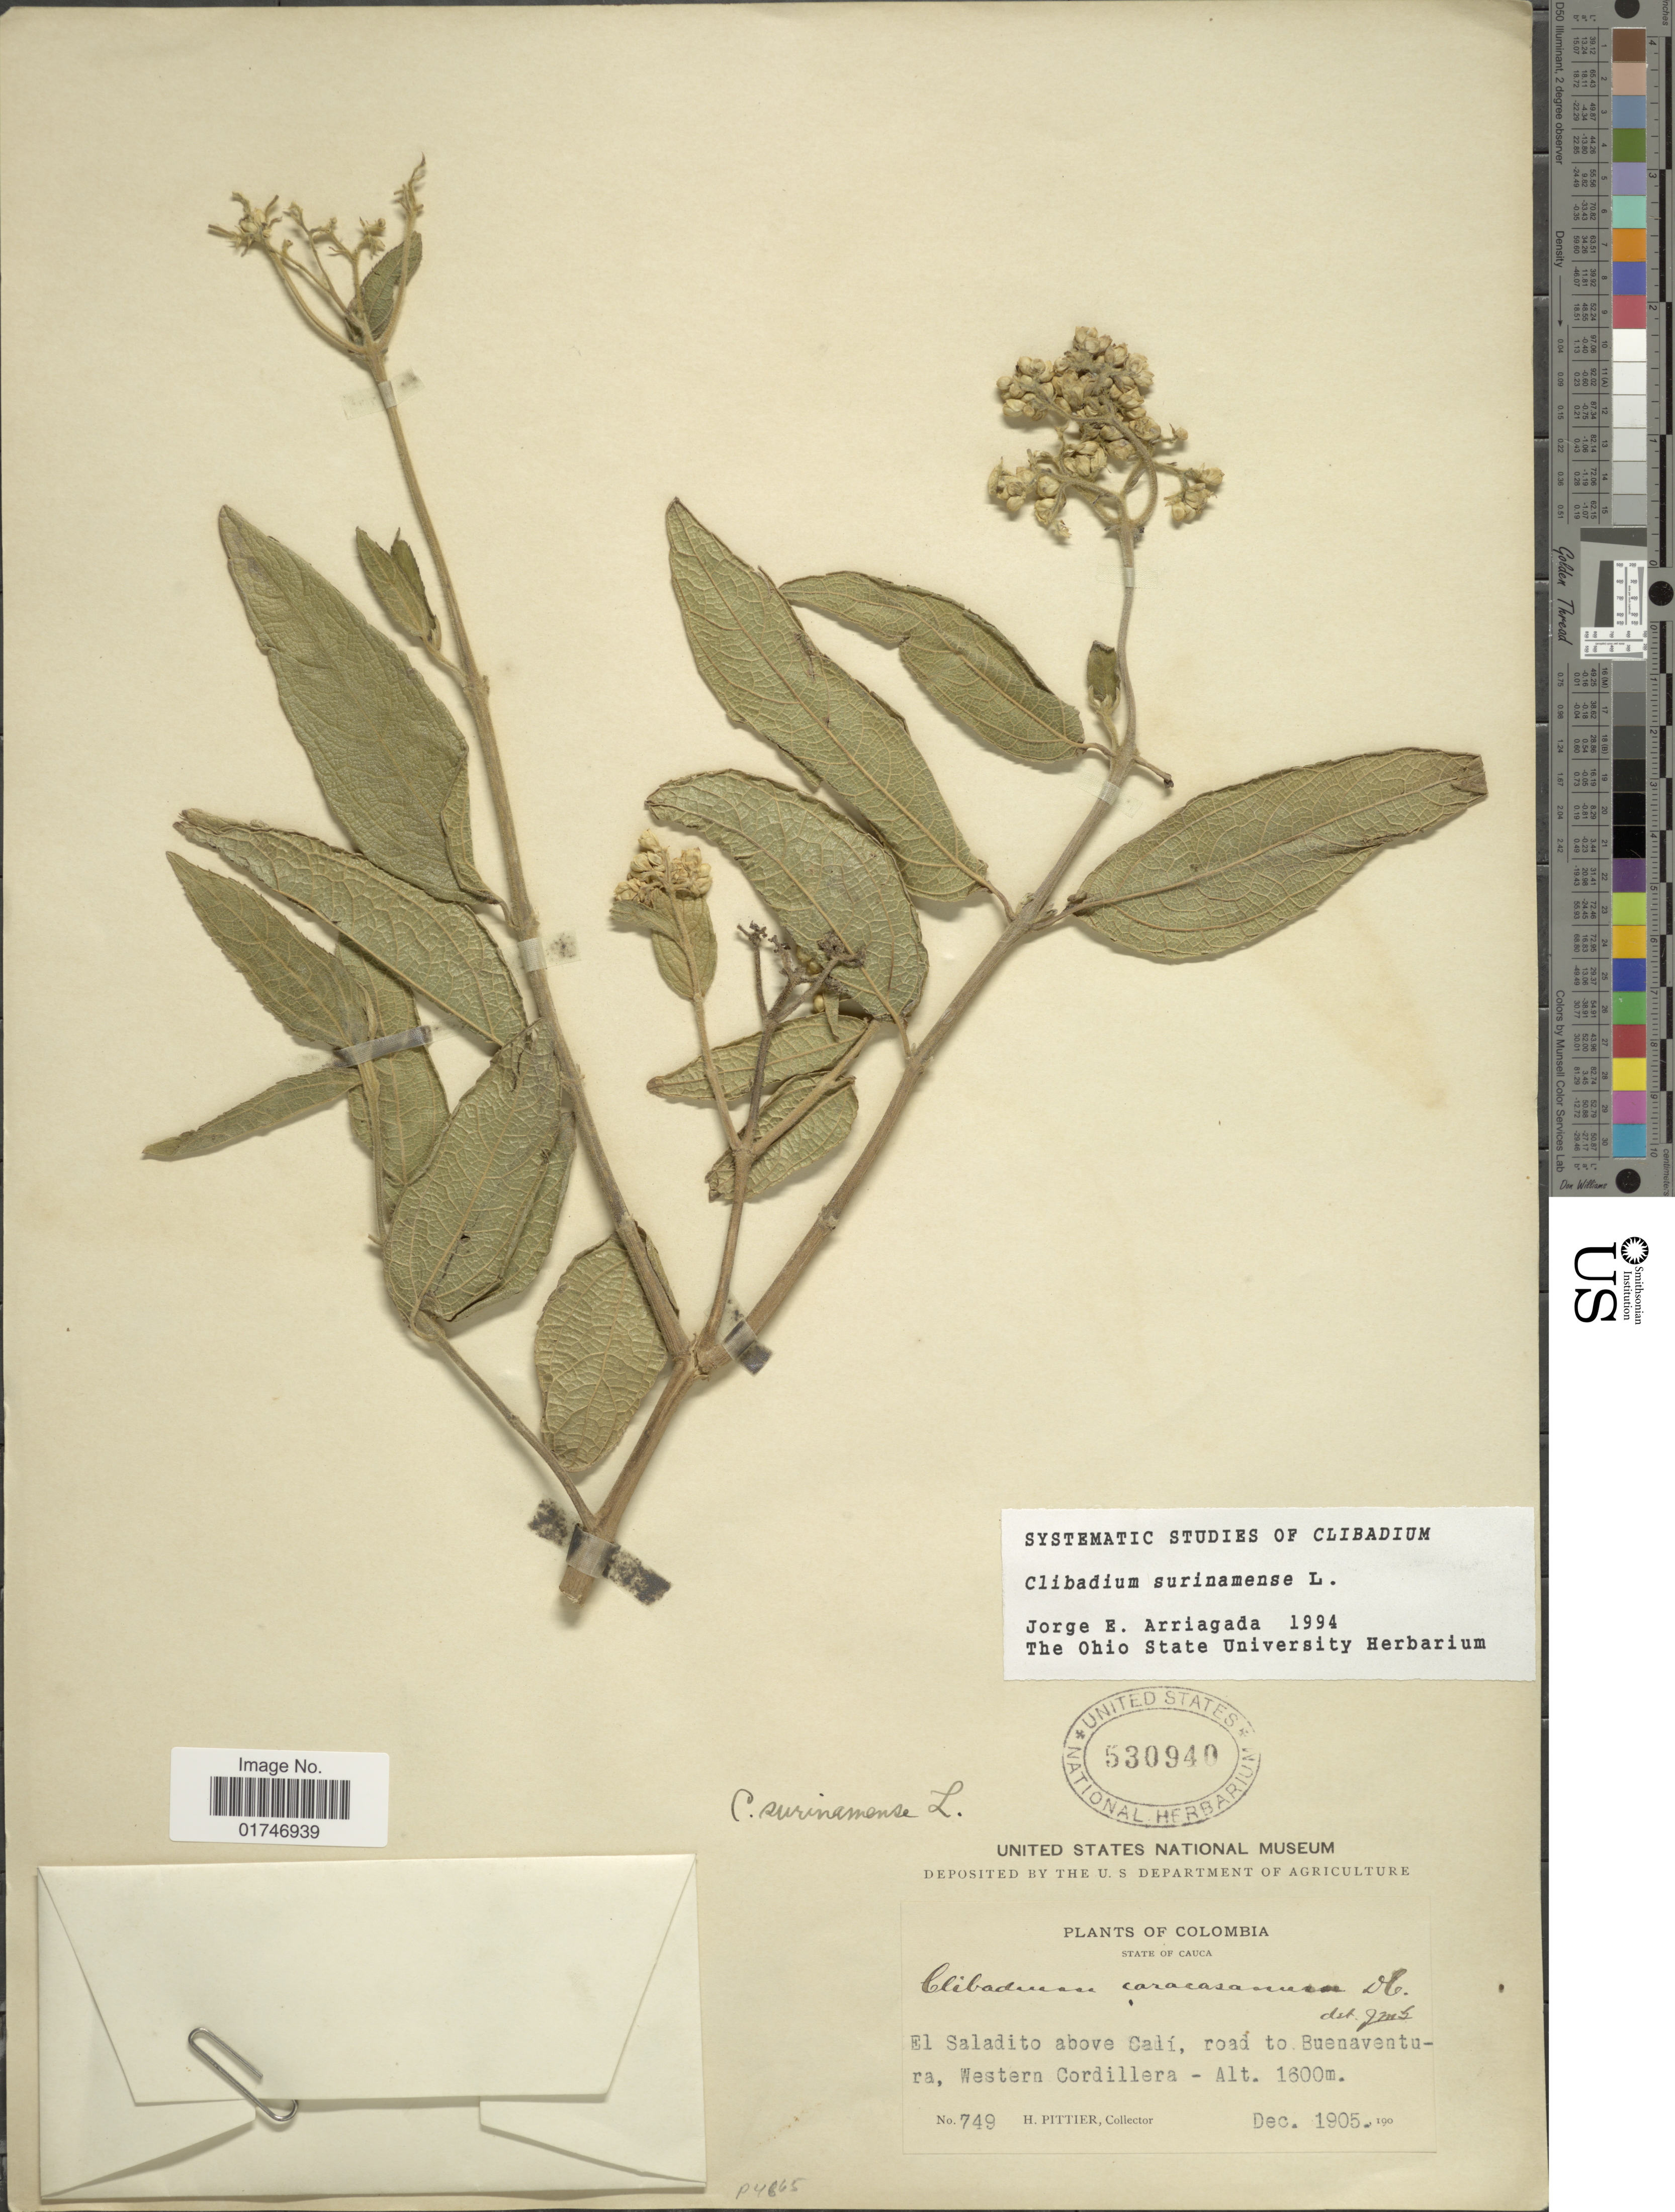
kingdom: Plantae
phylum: Tracheophyta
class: Magnoliopsida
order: Asterales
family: Asteraceae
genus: Clibadium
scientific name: Clibadium surinamense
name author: L.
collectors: H. F. Pittier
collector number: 749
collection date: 1905-12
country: Colombia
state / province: Cauca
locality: State of Cauca. El Saladito above Cali, road to Buenaventura, Western Cordillera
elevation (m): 1600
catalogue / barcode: US 530940